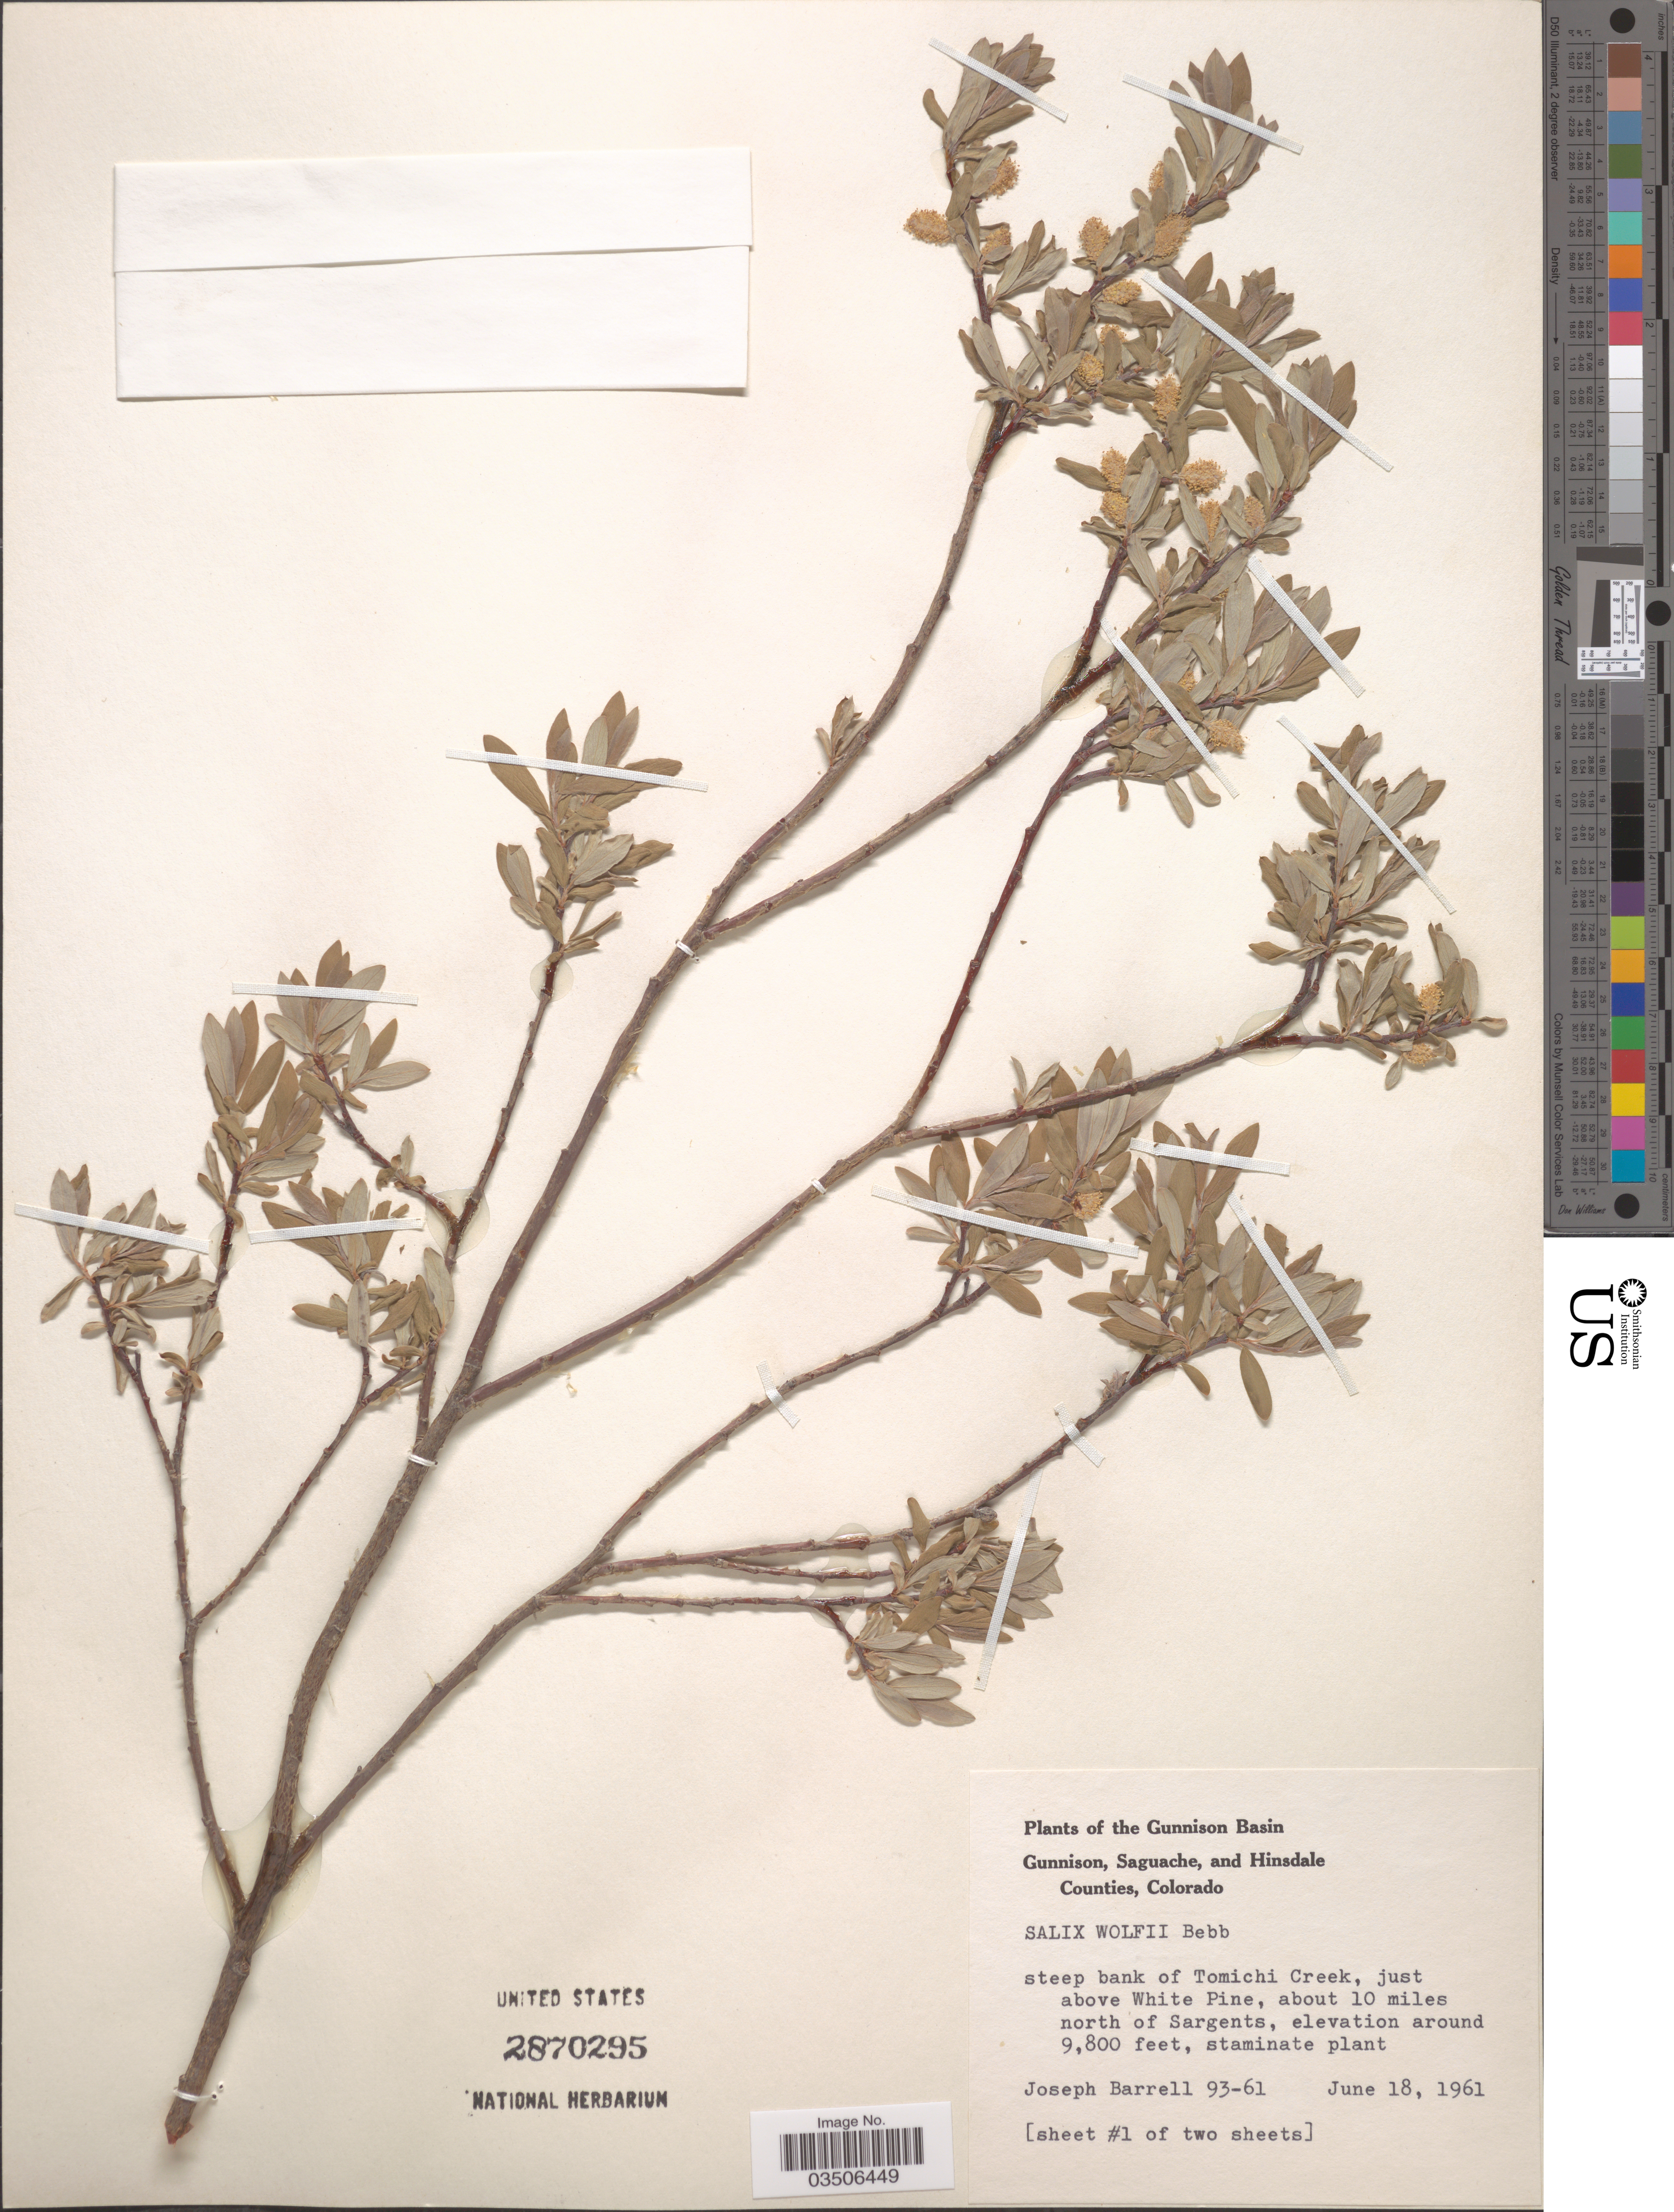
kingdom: Plantae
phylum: Tracheophyta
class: Magnoliopsida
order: Malpighiales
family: Salicaceae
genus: Salix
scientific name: Salix wolfii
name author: Bebb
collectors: J. Barrell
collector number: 93-61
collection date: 1961-06-18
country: United States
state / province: Colorado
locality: Gunnison Basin. Steep bank of Tomichi Creek, just above White Pine, about 10 miles north of Sargents.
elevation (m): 2987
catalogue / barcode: US 2870295